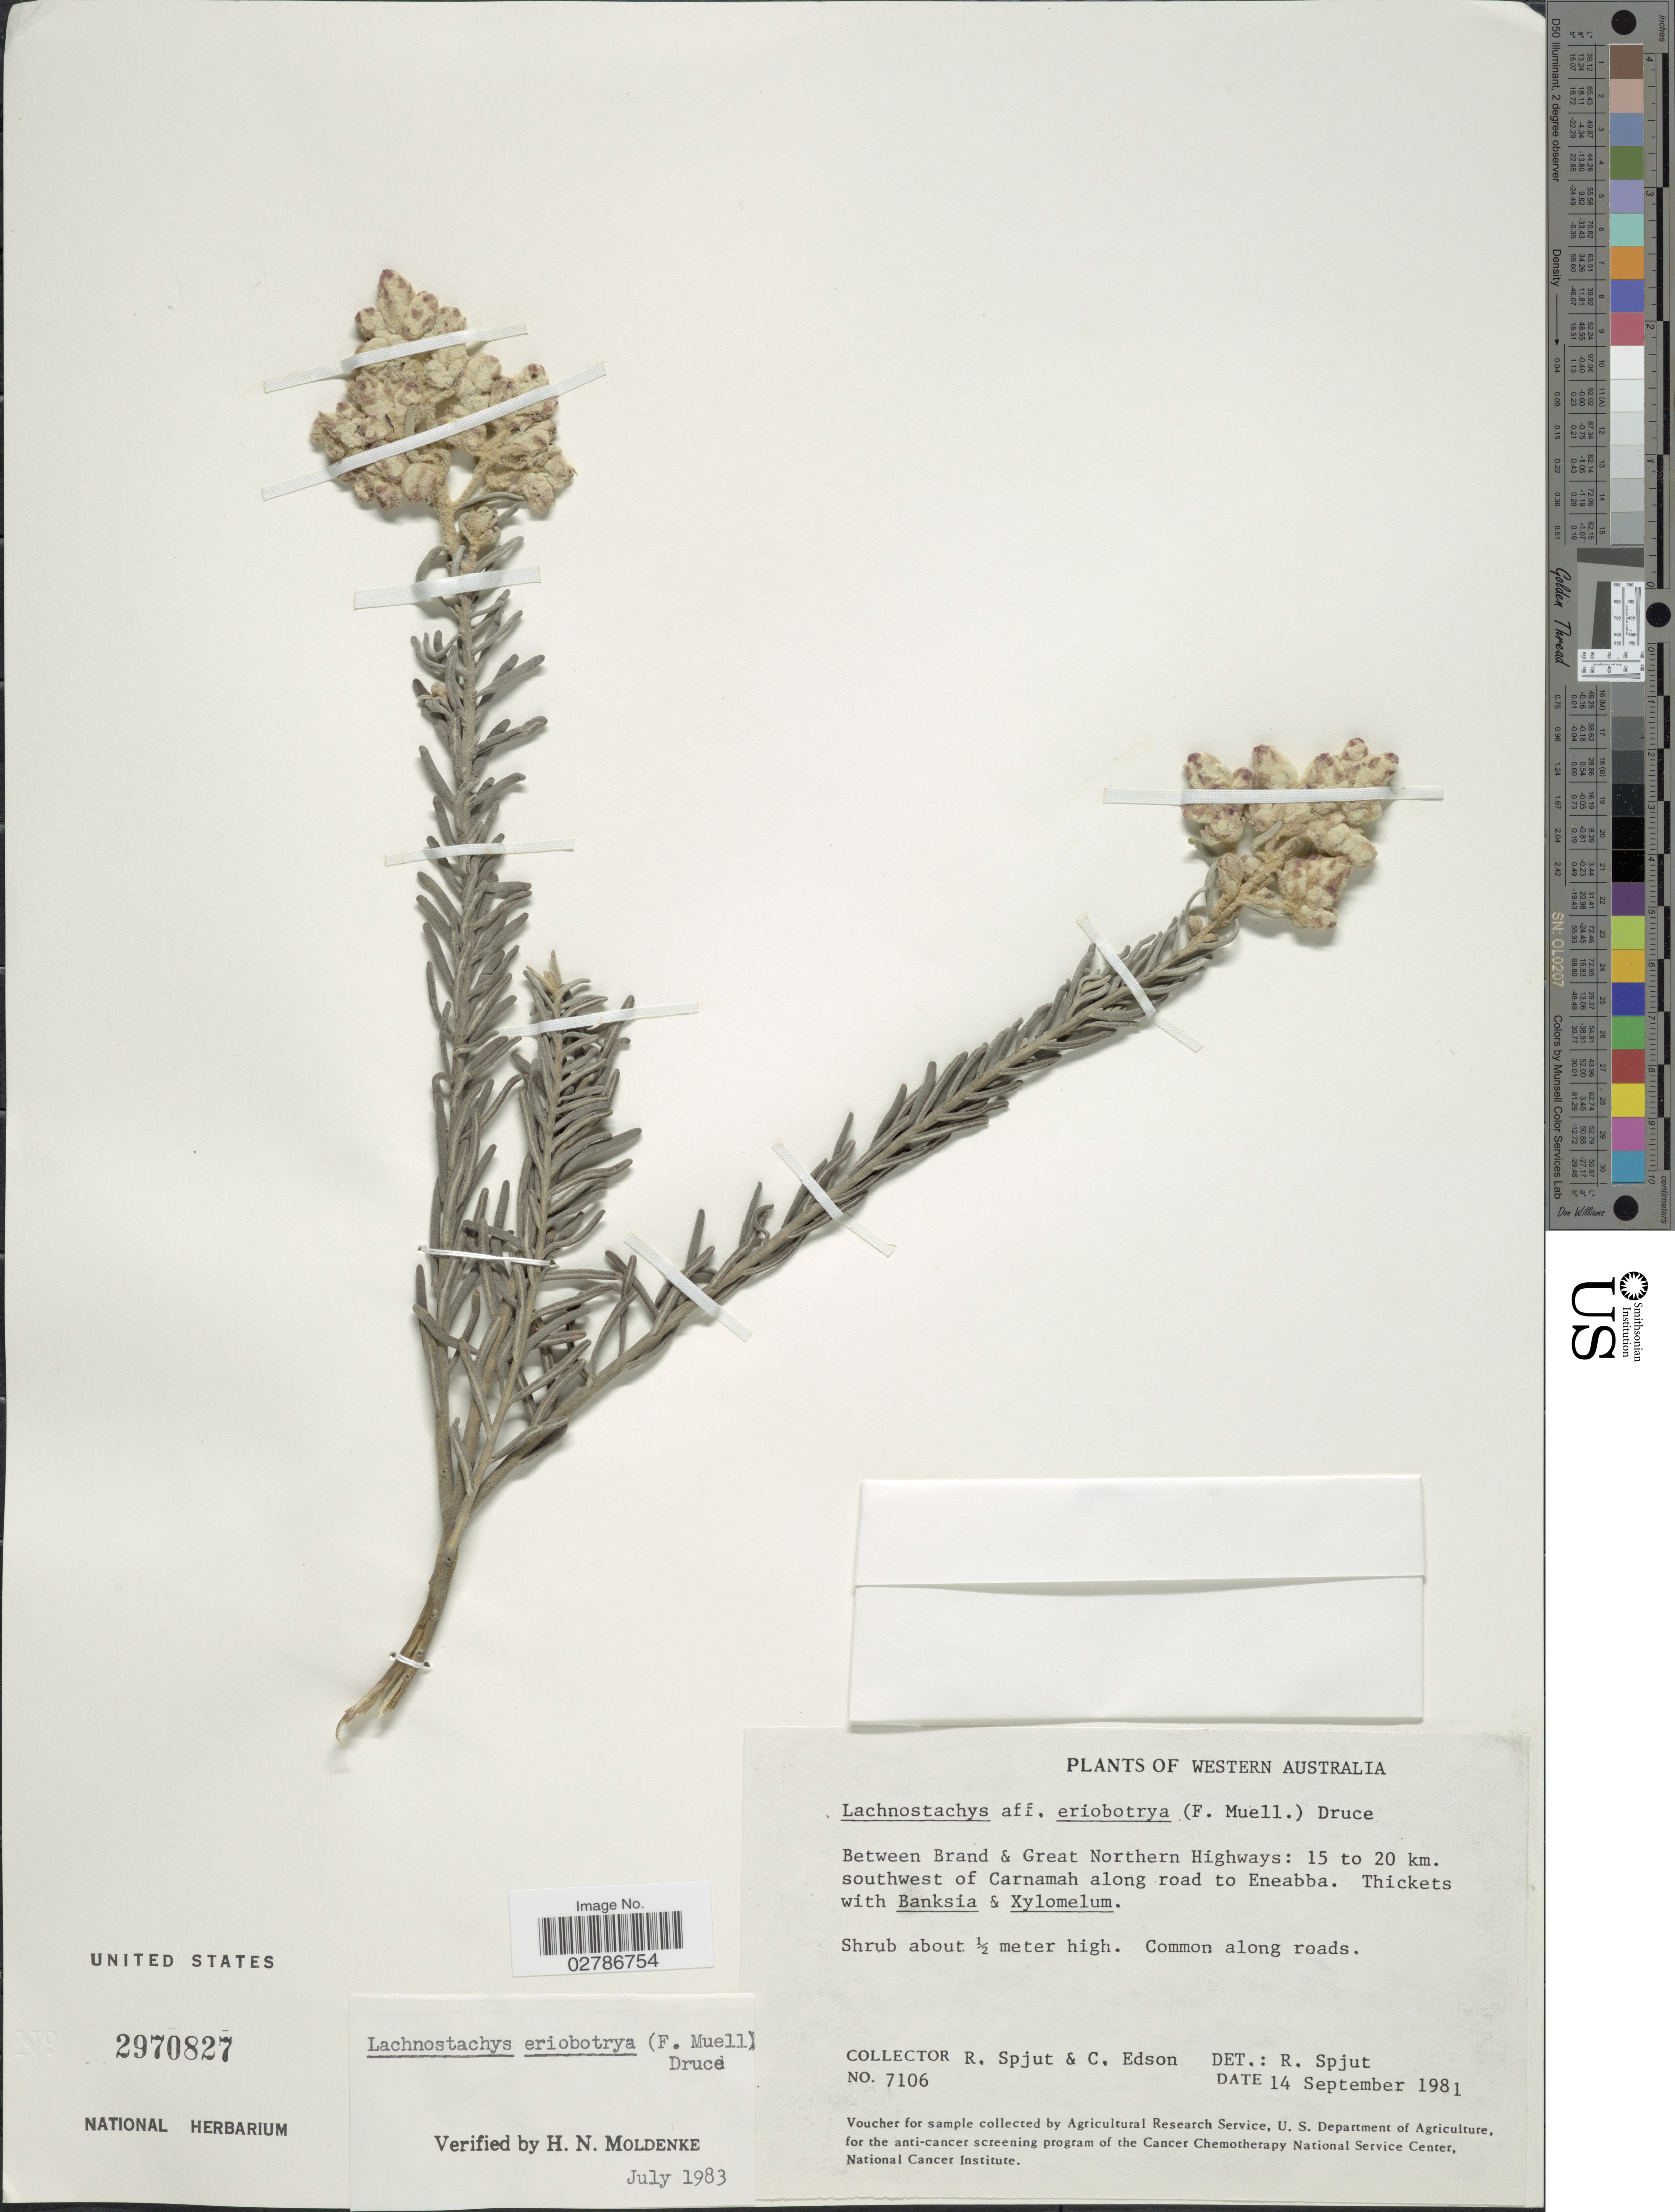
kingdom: Plantae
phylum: Tracheophyta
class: Magnoliopsida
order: Lamiales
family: Lamiaceae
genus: Lachnostachys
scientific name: Lachnostachys eriobotrya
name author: (F. Muell.) Druce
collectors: R. Spjut & C. Edson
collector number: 7106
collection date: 1981-09-14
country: Australia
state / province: Western Australia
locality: Between Brand & Great Northern Highways: 15 to 20 km. southwest of Carnamah along road to Eneabba.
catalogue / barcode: US 2970827